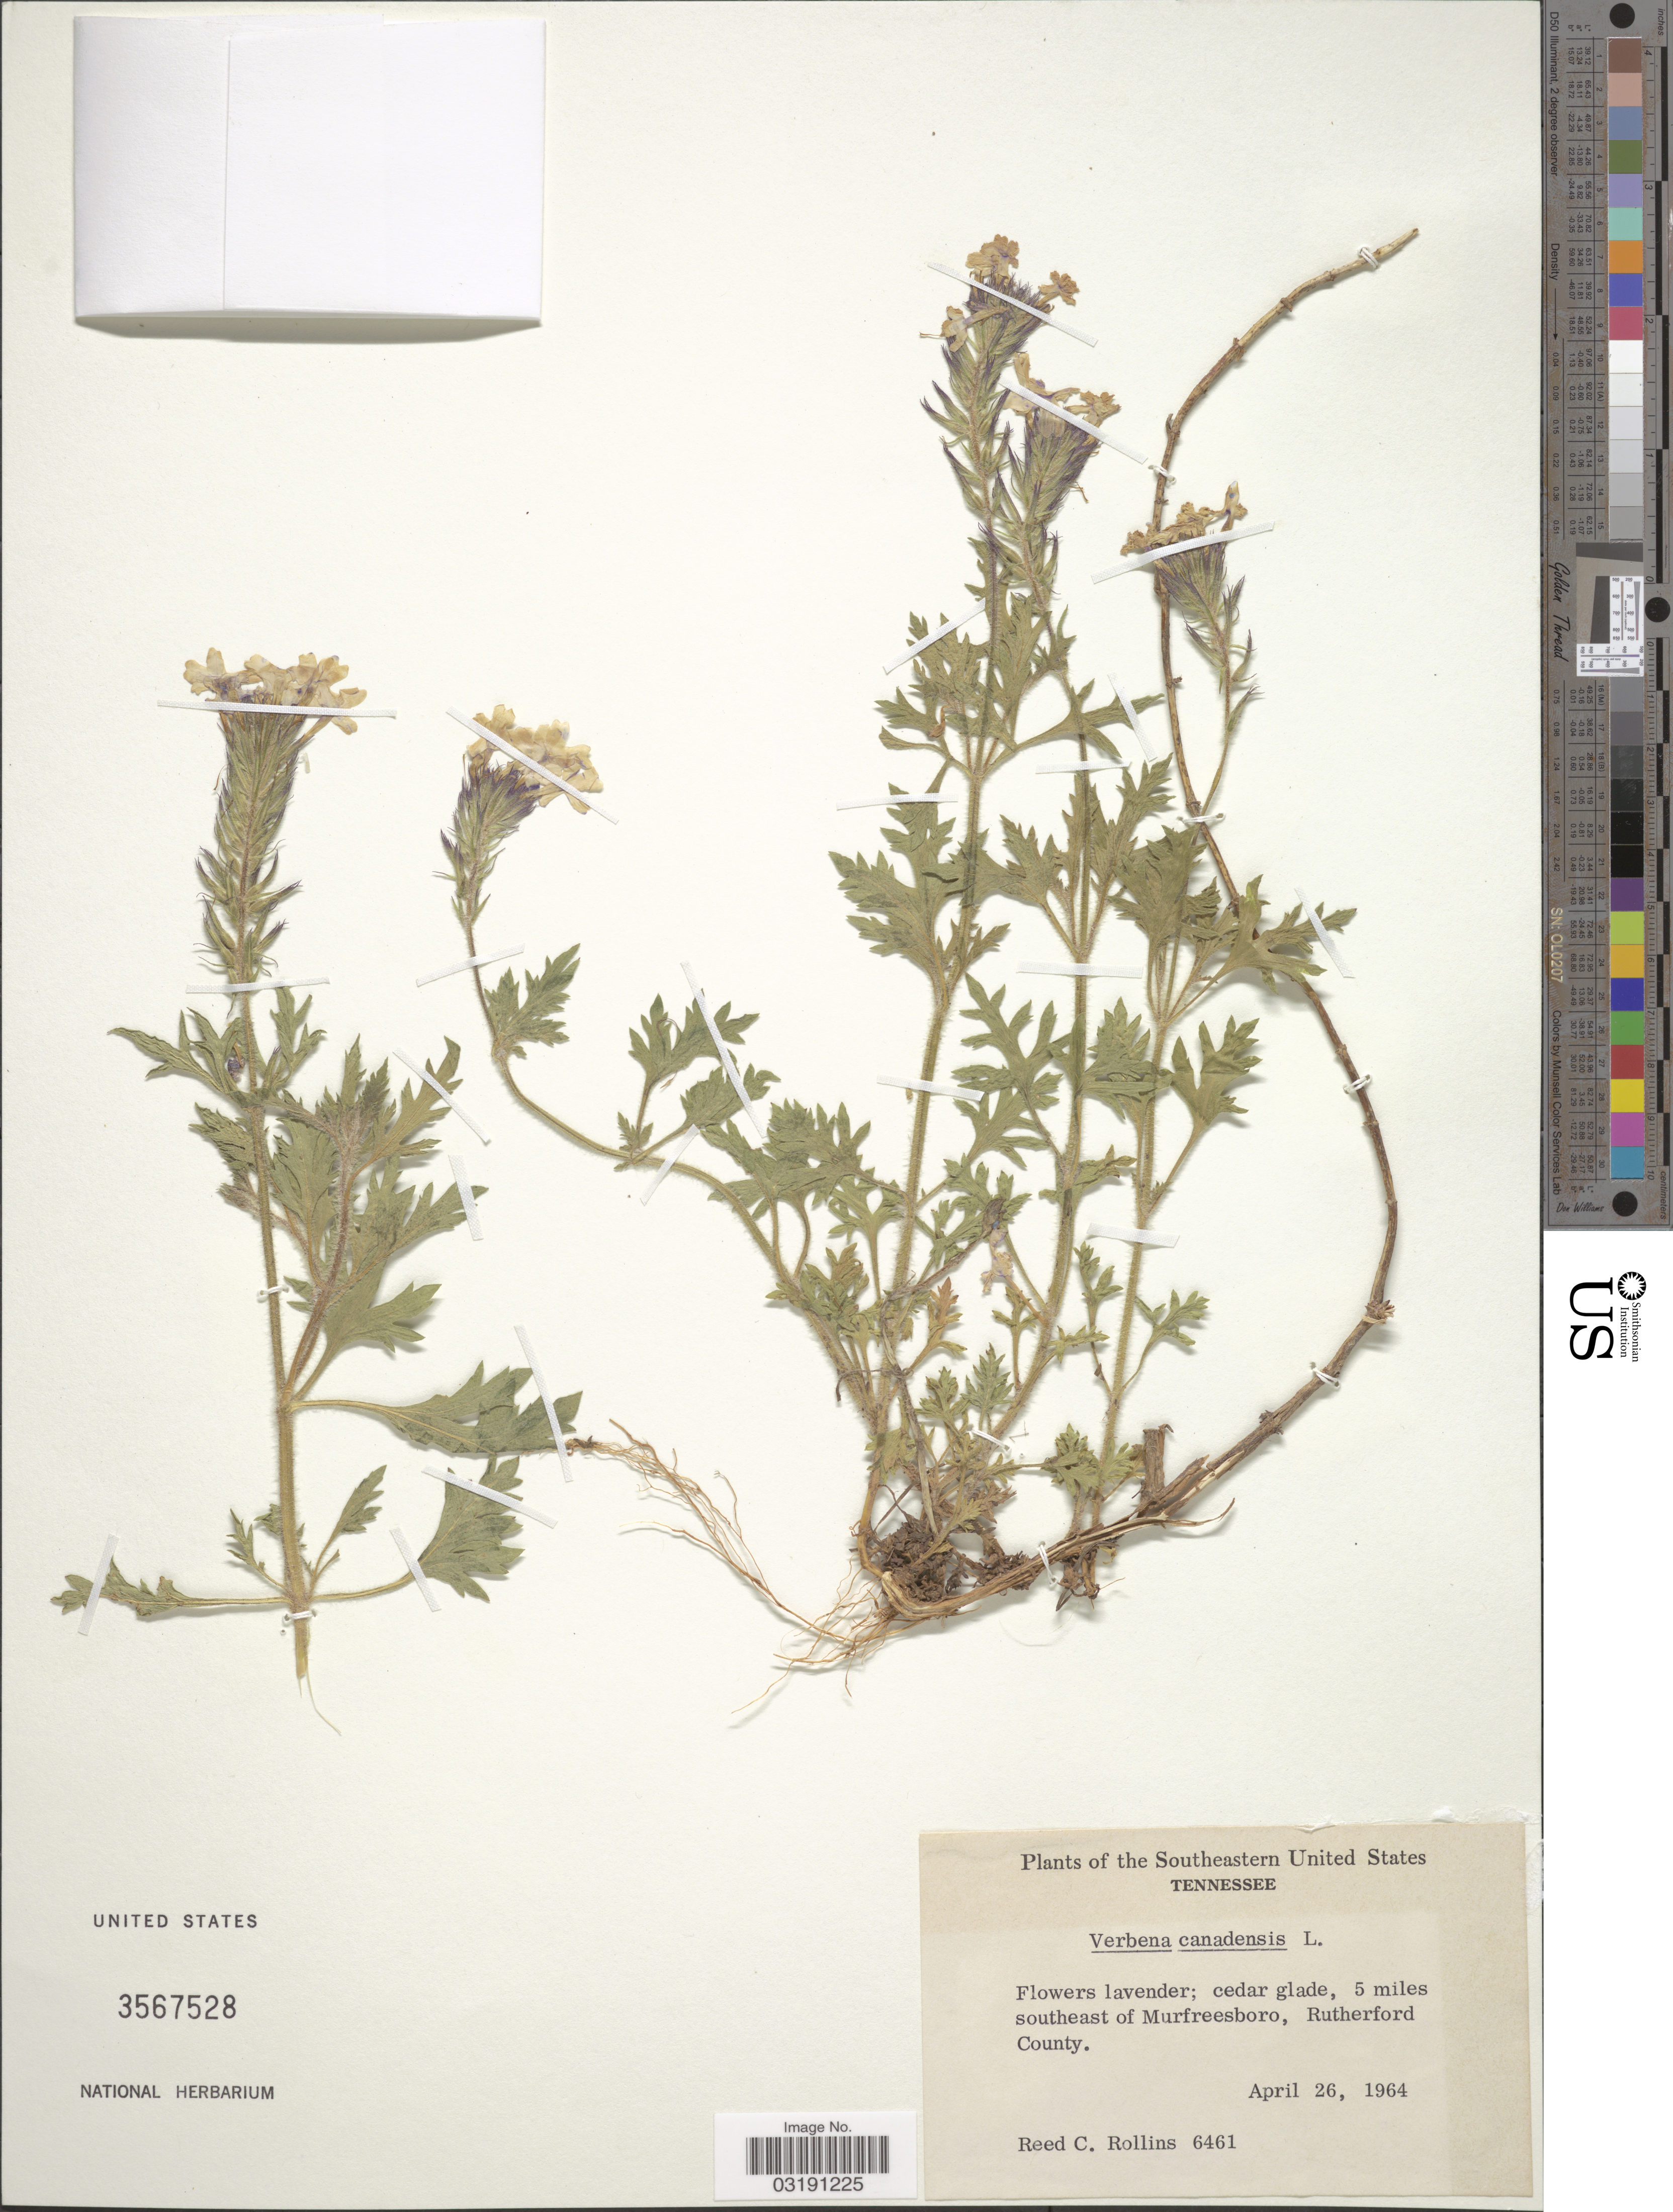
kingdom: Plantae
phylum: Tracheophyta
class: Magnoliopsida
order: Lamiales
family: Verbenaceae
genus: Verbena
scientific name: Verbena canadensis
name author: (L.) Britton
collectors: R. C. Rollins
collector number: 6461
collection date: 1964-04-26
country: United States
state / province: Tennessee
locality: Southern United States. Cedar glade, 5 miles southeast of Murfreesboro, Rutherford County.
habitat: cedar glade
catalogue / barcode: US 3567528